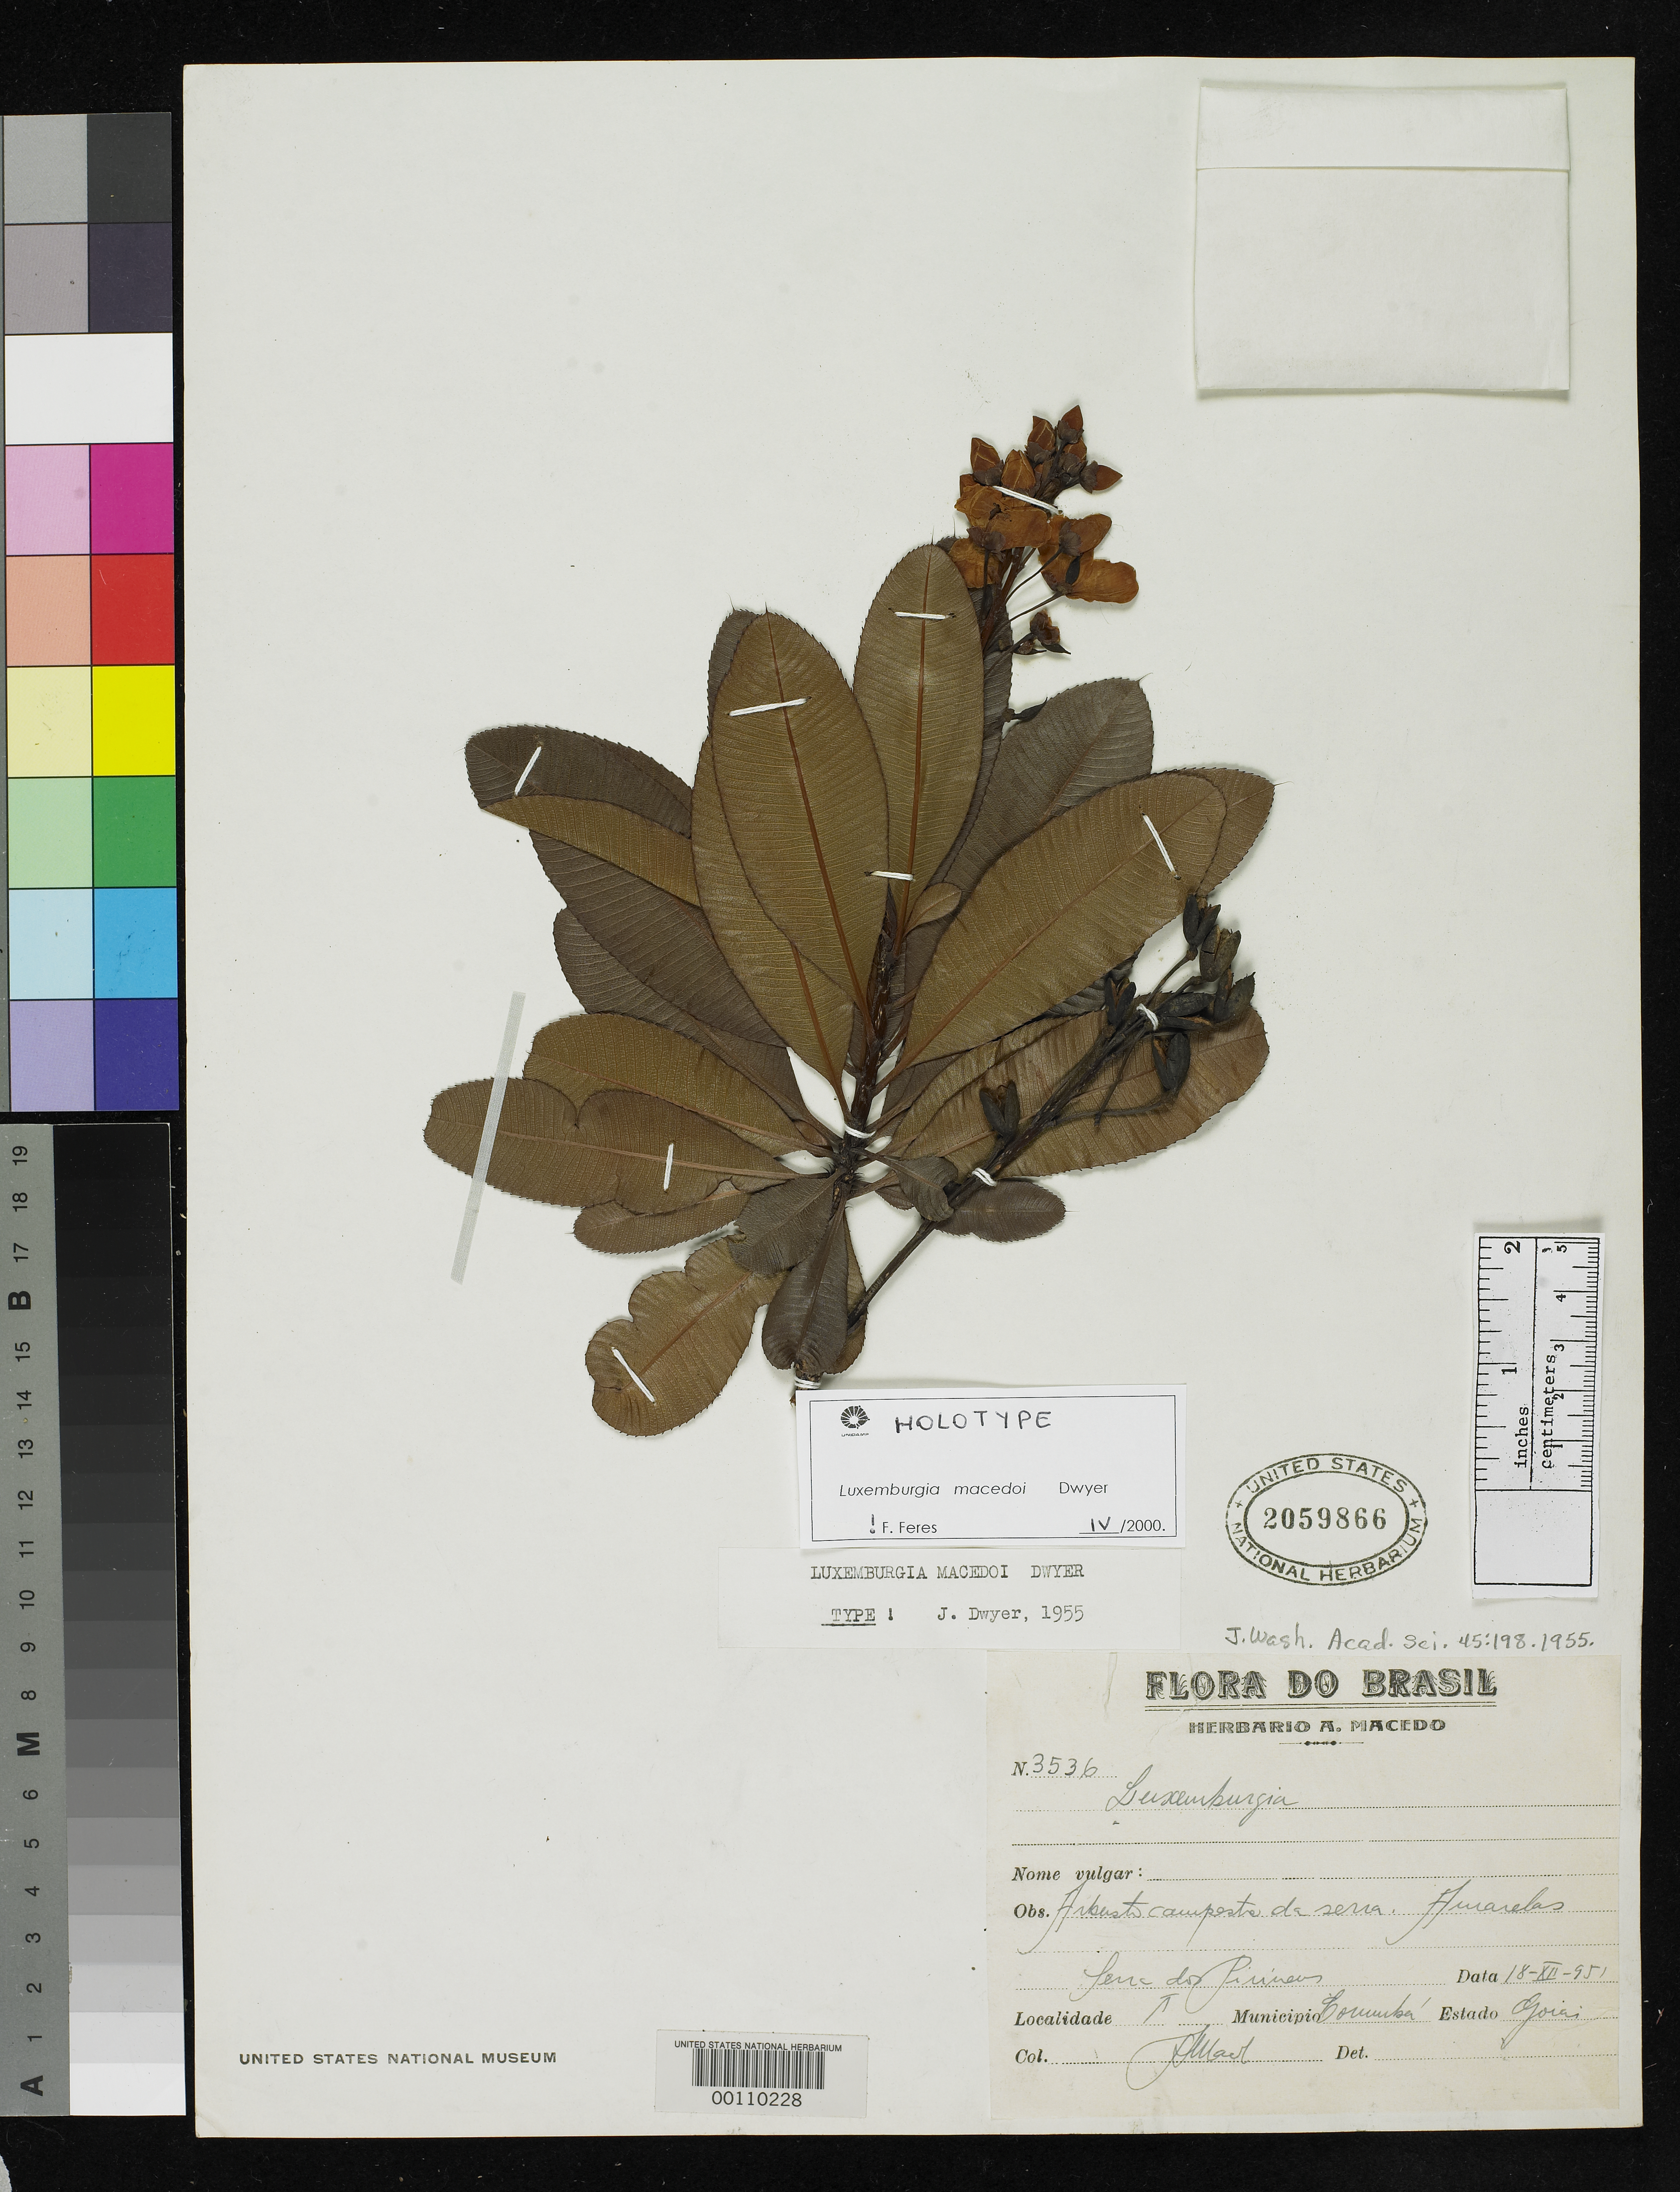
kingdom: Plantae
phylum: Tracheophyta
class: Magnoliopsida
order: Malpighiales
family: Ochnaceae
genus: Luxemburgia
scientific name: Luxemburgia macedoi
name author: Dwyer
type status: Holotype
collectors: A. Macedo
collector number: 3536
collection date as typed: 18 Dec 1951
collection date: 1951-12-18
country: Brazil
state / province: Goiás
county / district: Corumbá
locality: Slopes of Serra dos Pireneos.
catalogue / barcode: US 2059866